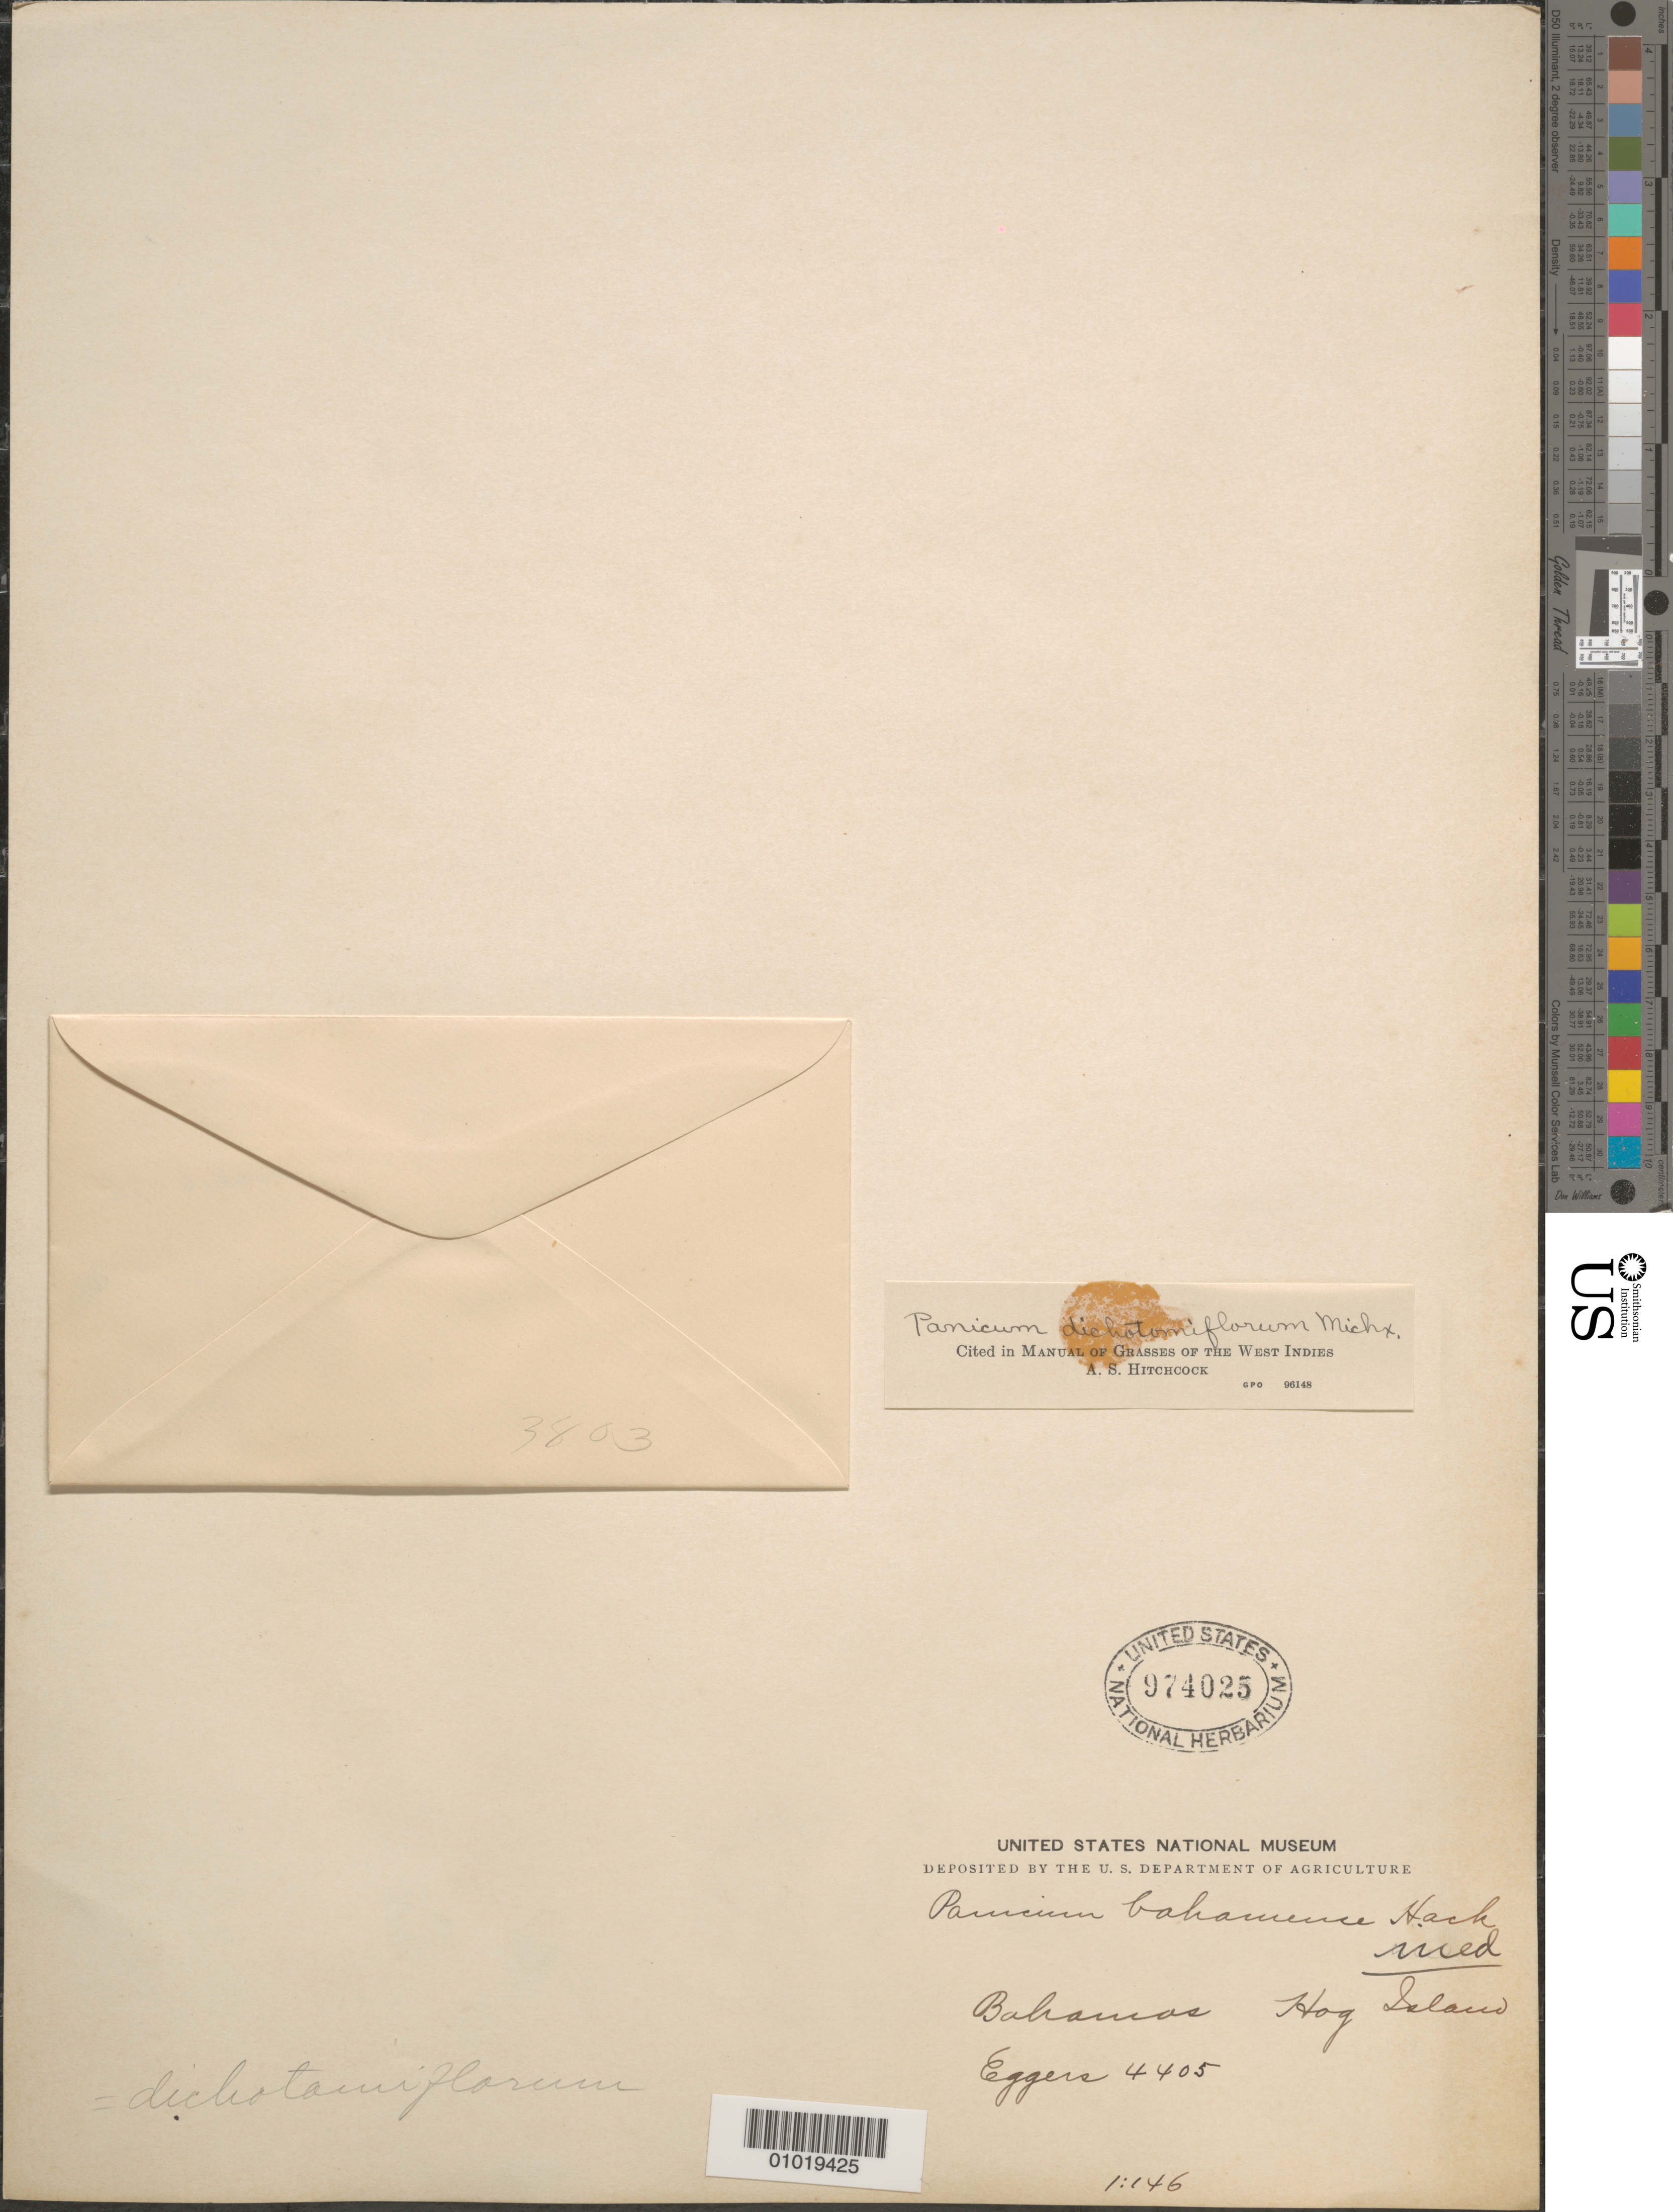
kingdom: Plantae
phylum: Tracheophyta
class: Liliopsida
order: Poales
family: Poaceae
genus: Panicum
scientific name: Panicum dichotomiflorum subsp. dichotomiflorum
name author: Michx.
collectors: H. F. A. von Eggers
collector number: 4405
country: Bahamas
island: Exuma Chain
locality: Hog island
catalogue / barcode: US 974025